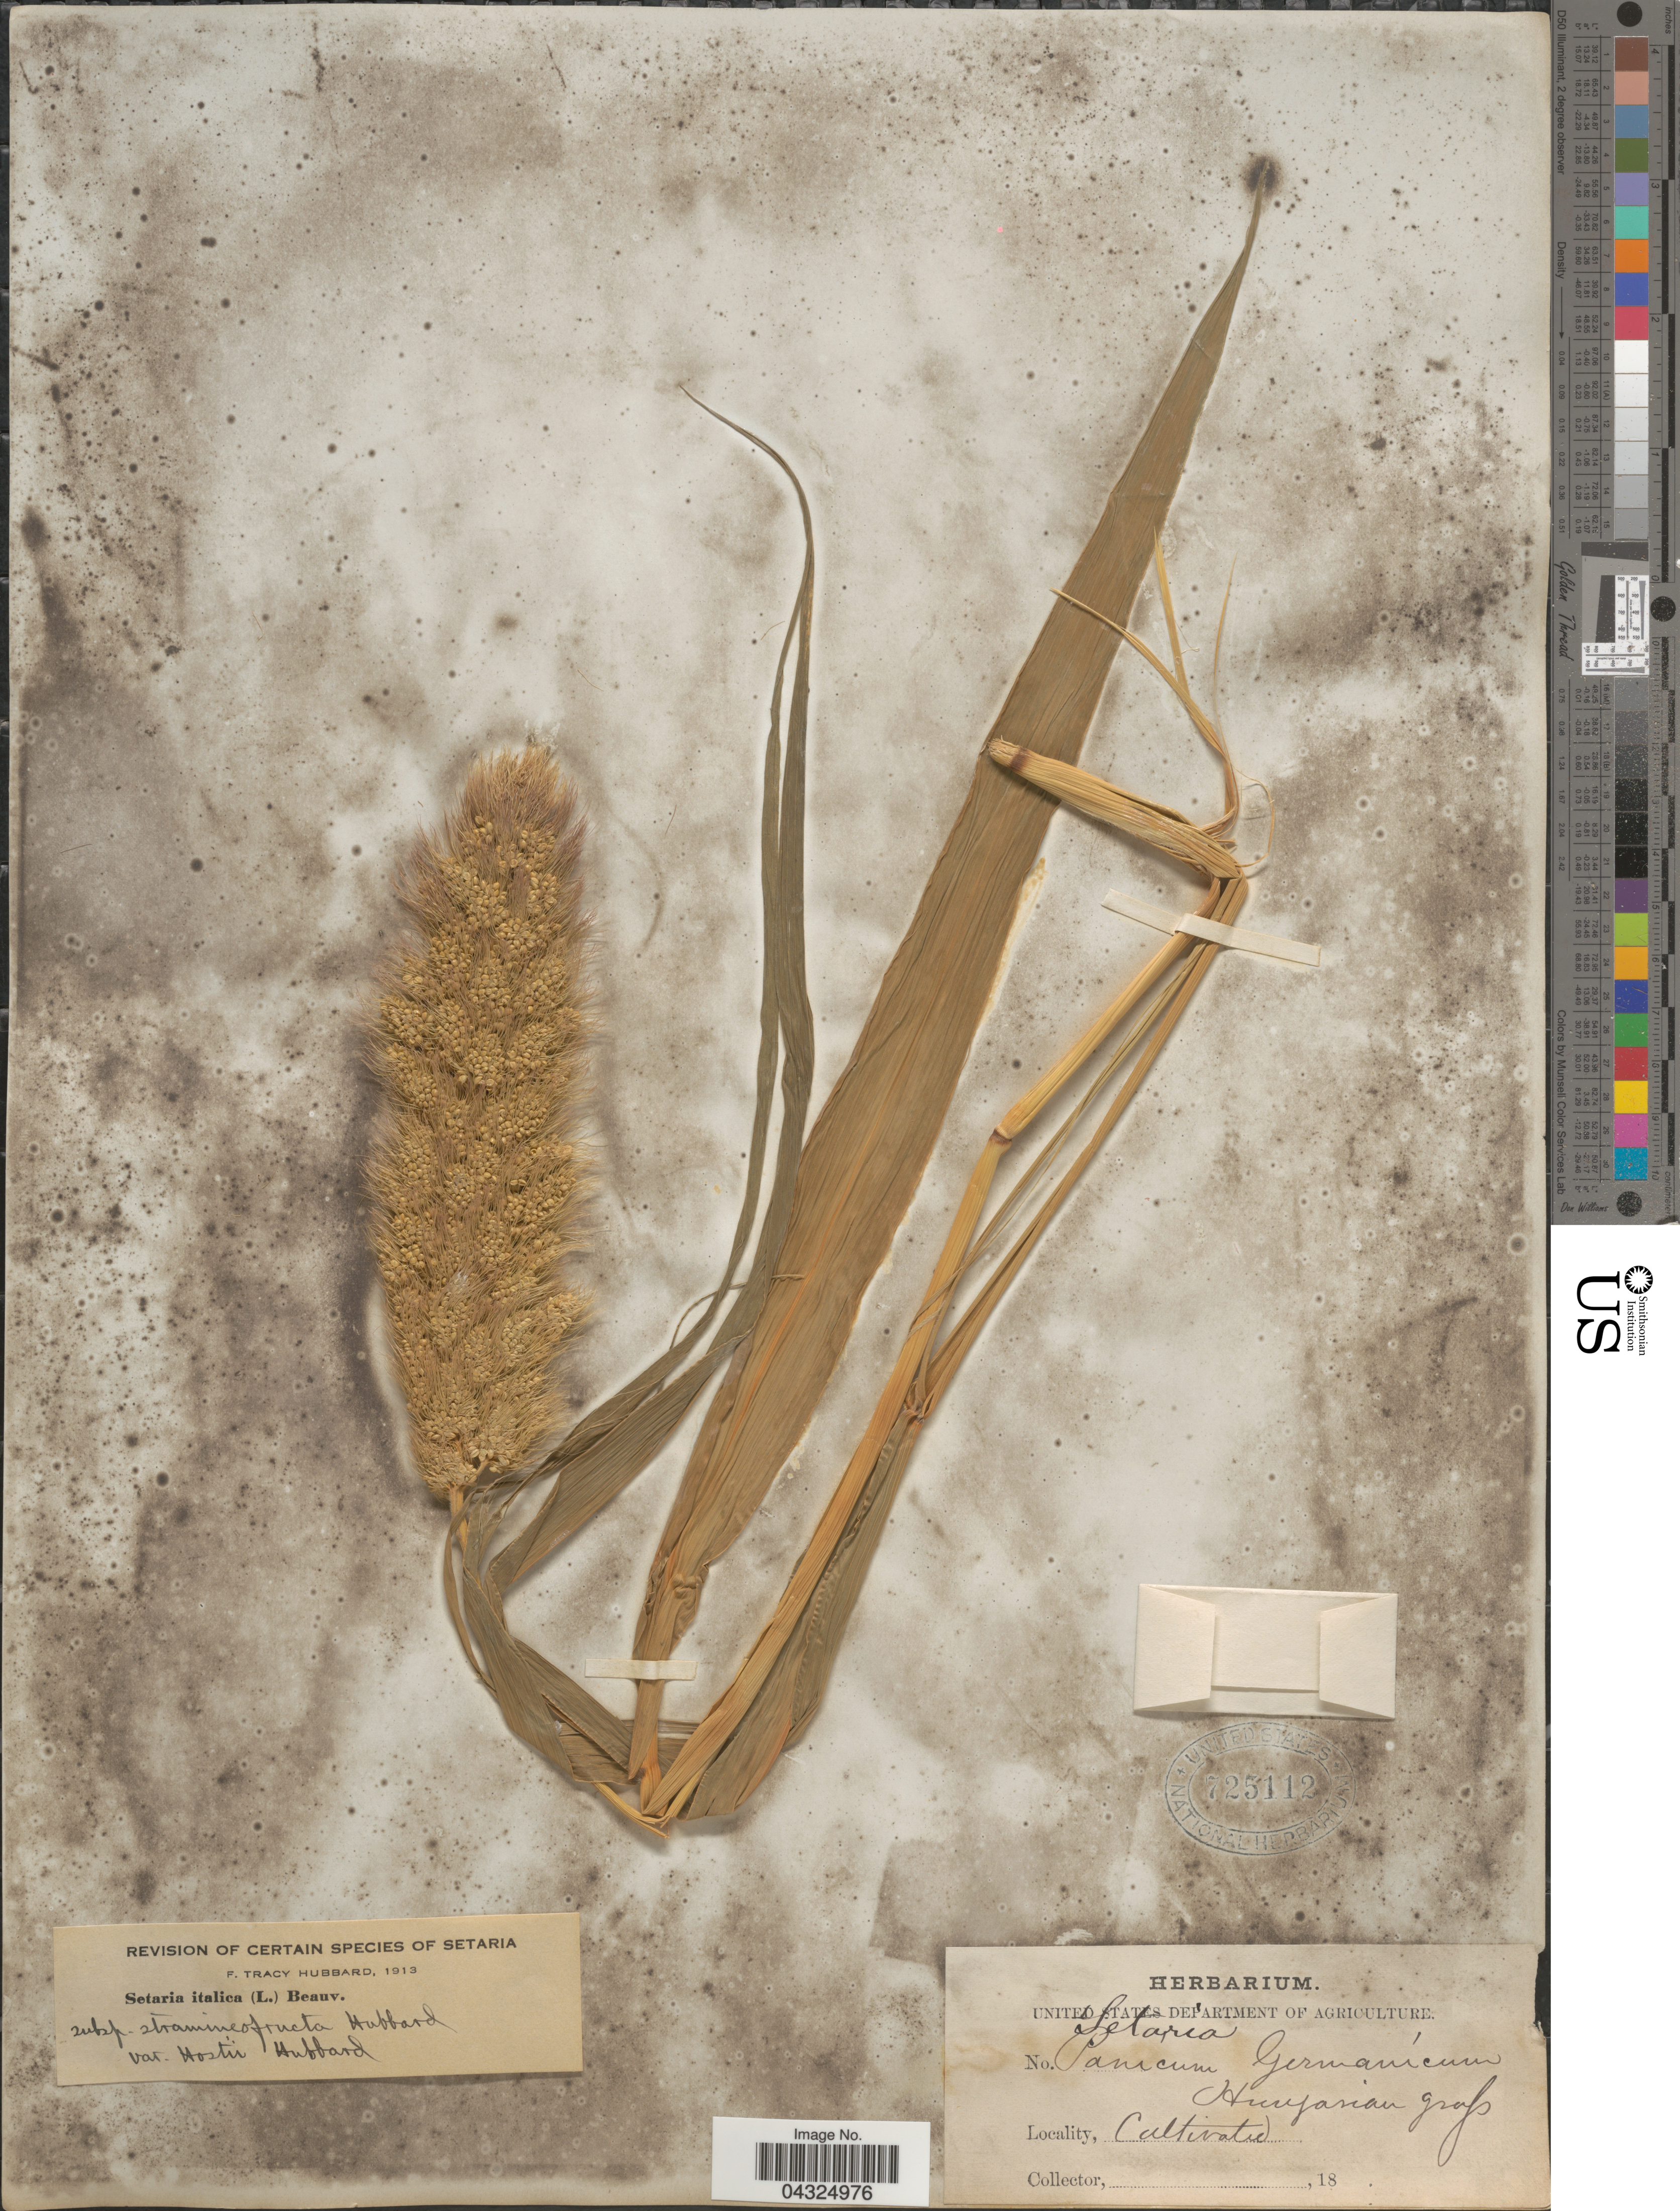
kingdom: Plantae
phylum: Tracheophyta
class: Liliopsida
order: Poales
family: Poaceae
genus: Setaria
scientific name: Setaria italica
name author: (L.) P. Beauv.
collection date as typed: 18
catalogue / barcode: US 725112